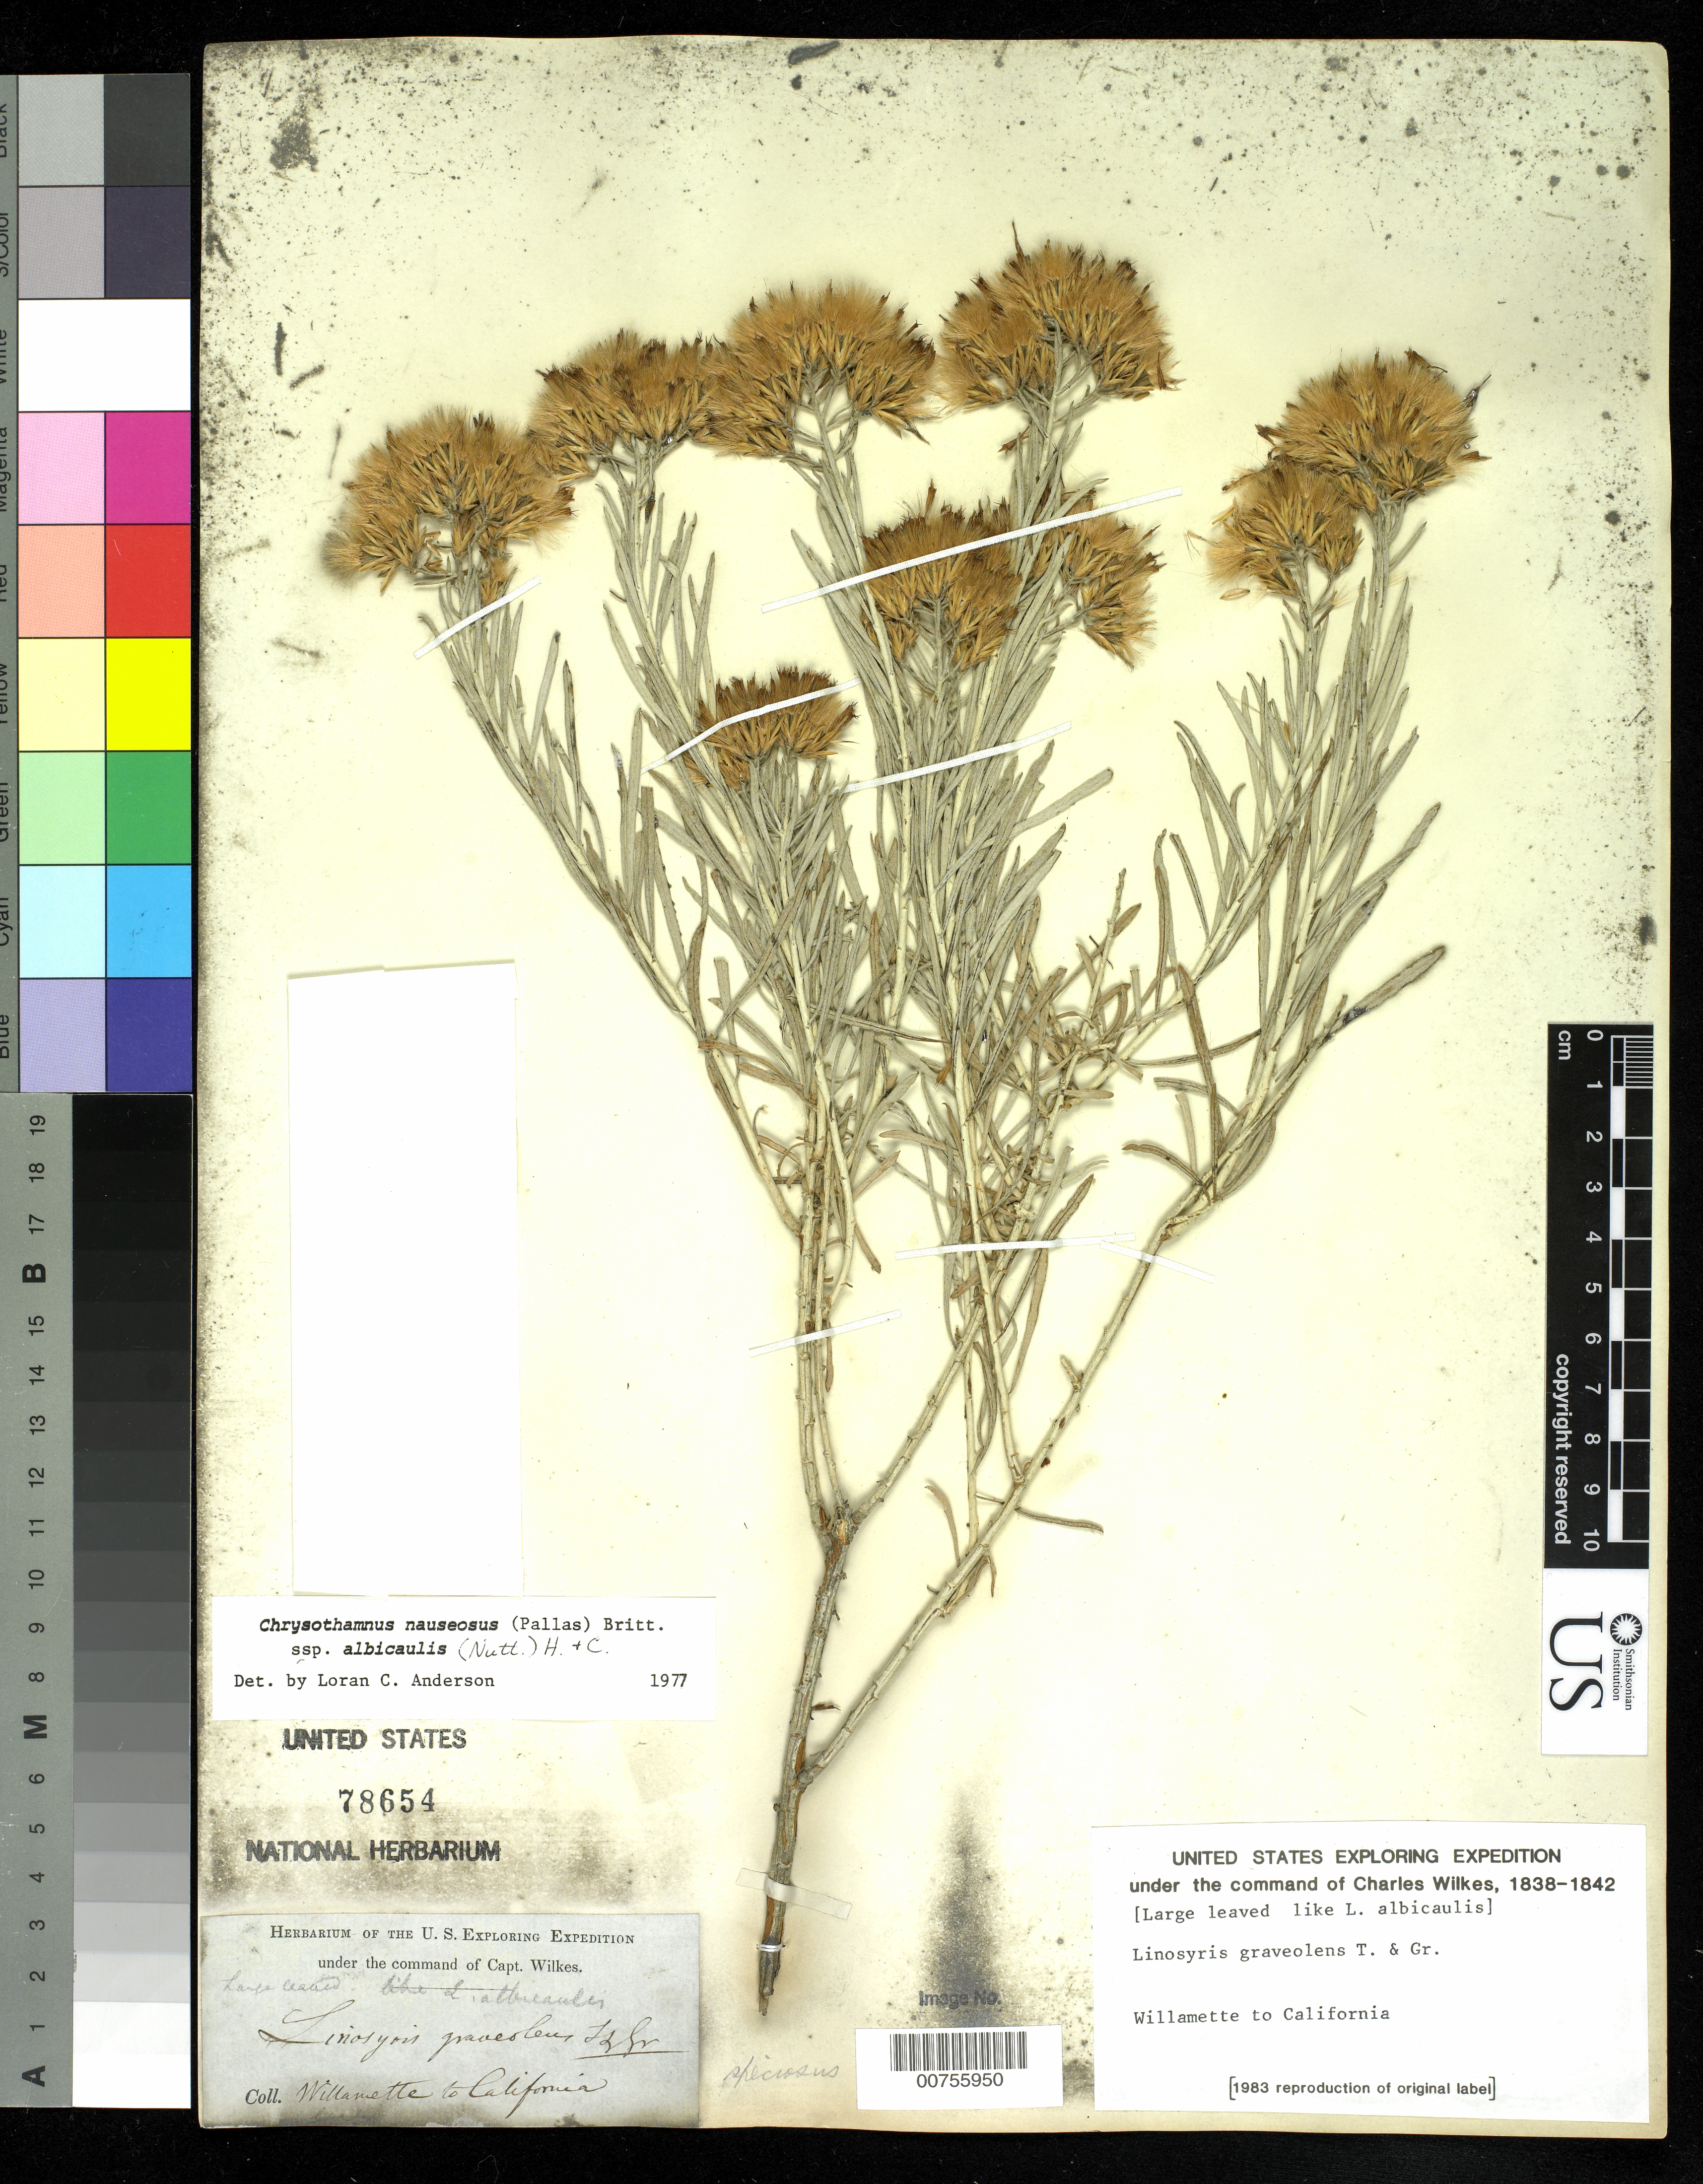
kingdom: Plantae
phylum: Tracheophyta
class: Magnoliopsida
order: Asterales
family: Asteraceae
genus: Chrysothamnus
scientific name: Chrysothamnus nauseosus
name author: (Pall. ex Pursh) Britton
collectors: Wilkes Explor. Exped.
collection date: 1838/1842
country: United States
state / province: California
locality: Willemette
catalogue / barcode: US 78654